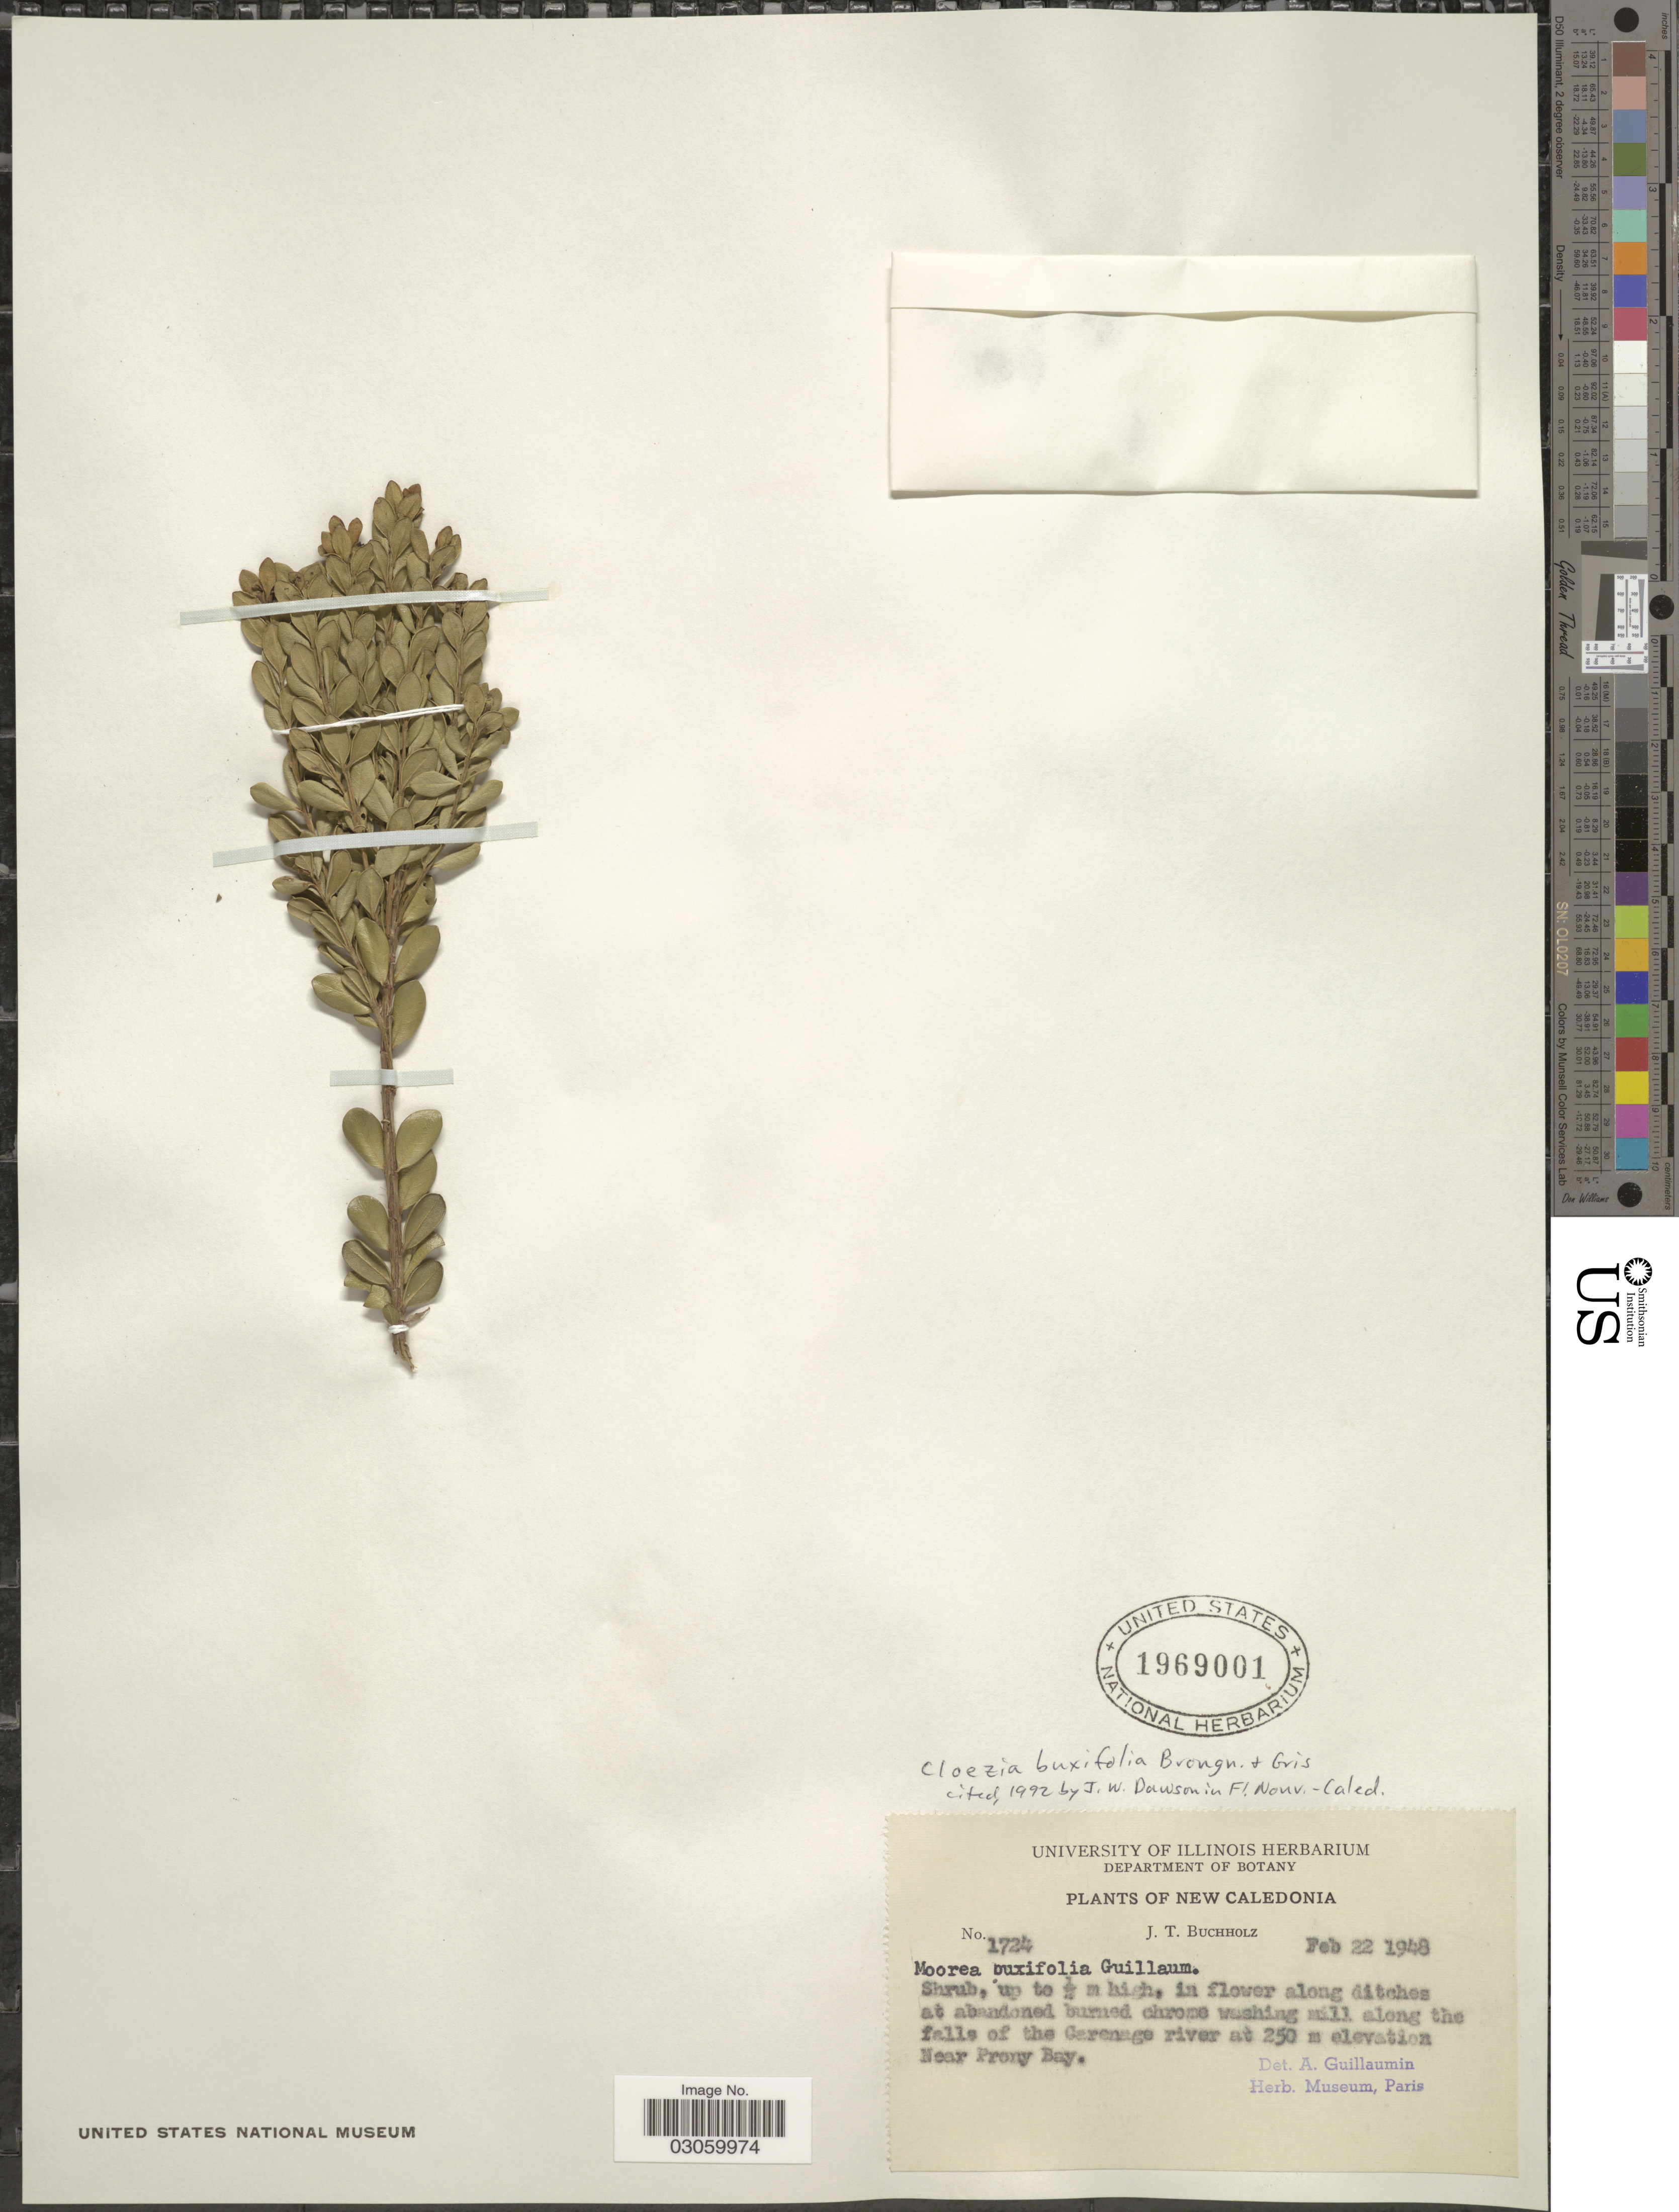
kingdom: Plantae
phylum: Tracheophyta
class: Magnoliopsida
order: Myrtales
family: Myrtaceae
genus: Cloezia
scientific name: Cloezia buxifolia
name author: Brongn. & Gris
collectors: J. Buccholz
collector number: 1724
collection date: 1948-02-22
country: New Caledonia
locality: In flower along ditches at abandoned burned chrome washing mill along the falls of the Gerenage river. Near Prony Bay.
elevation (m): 250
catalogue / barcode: US 1969001